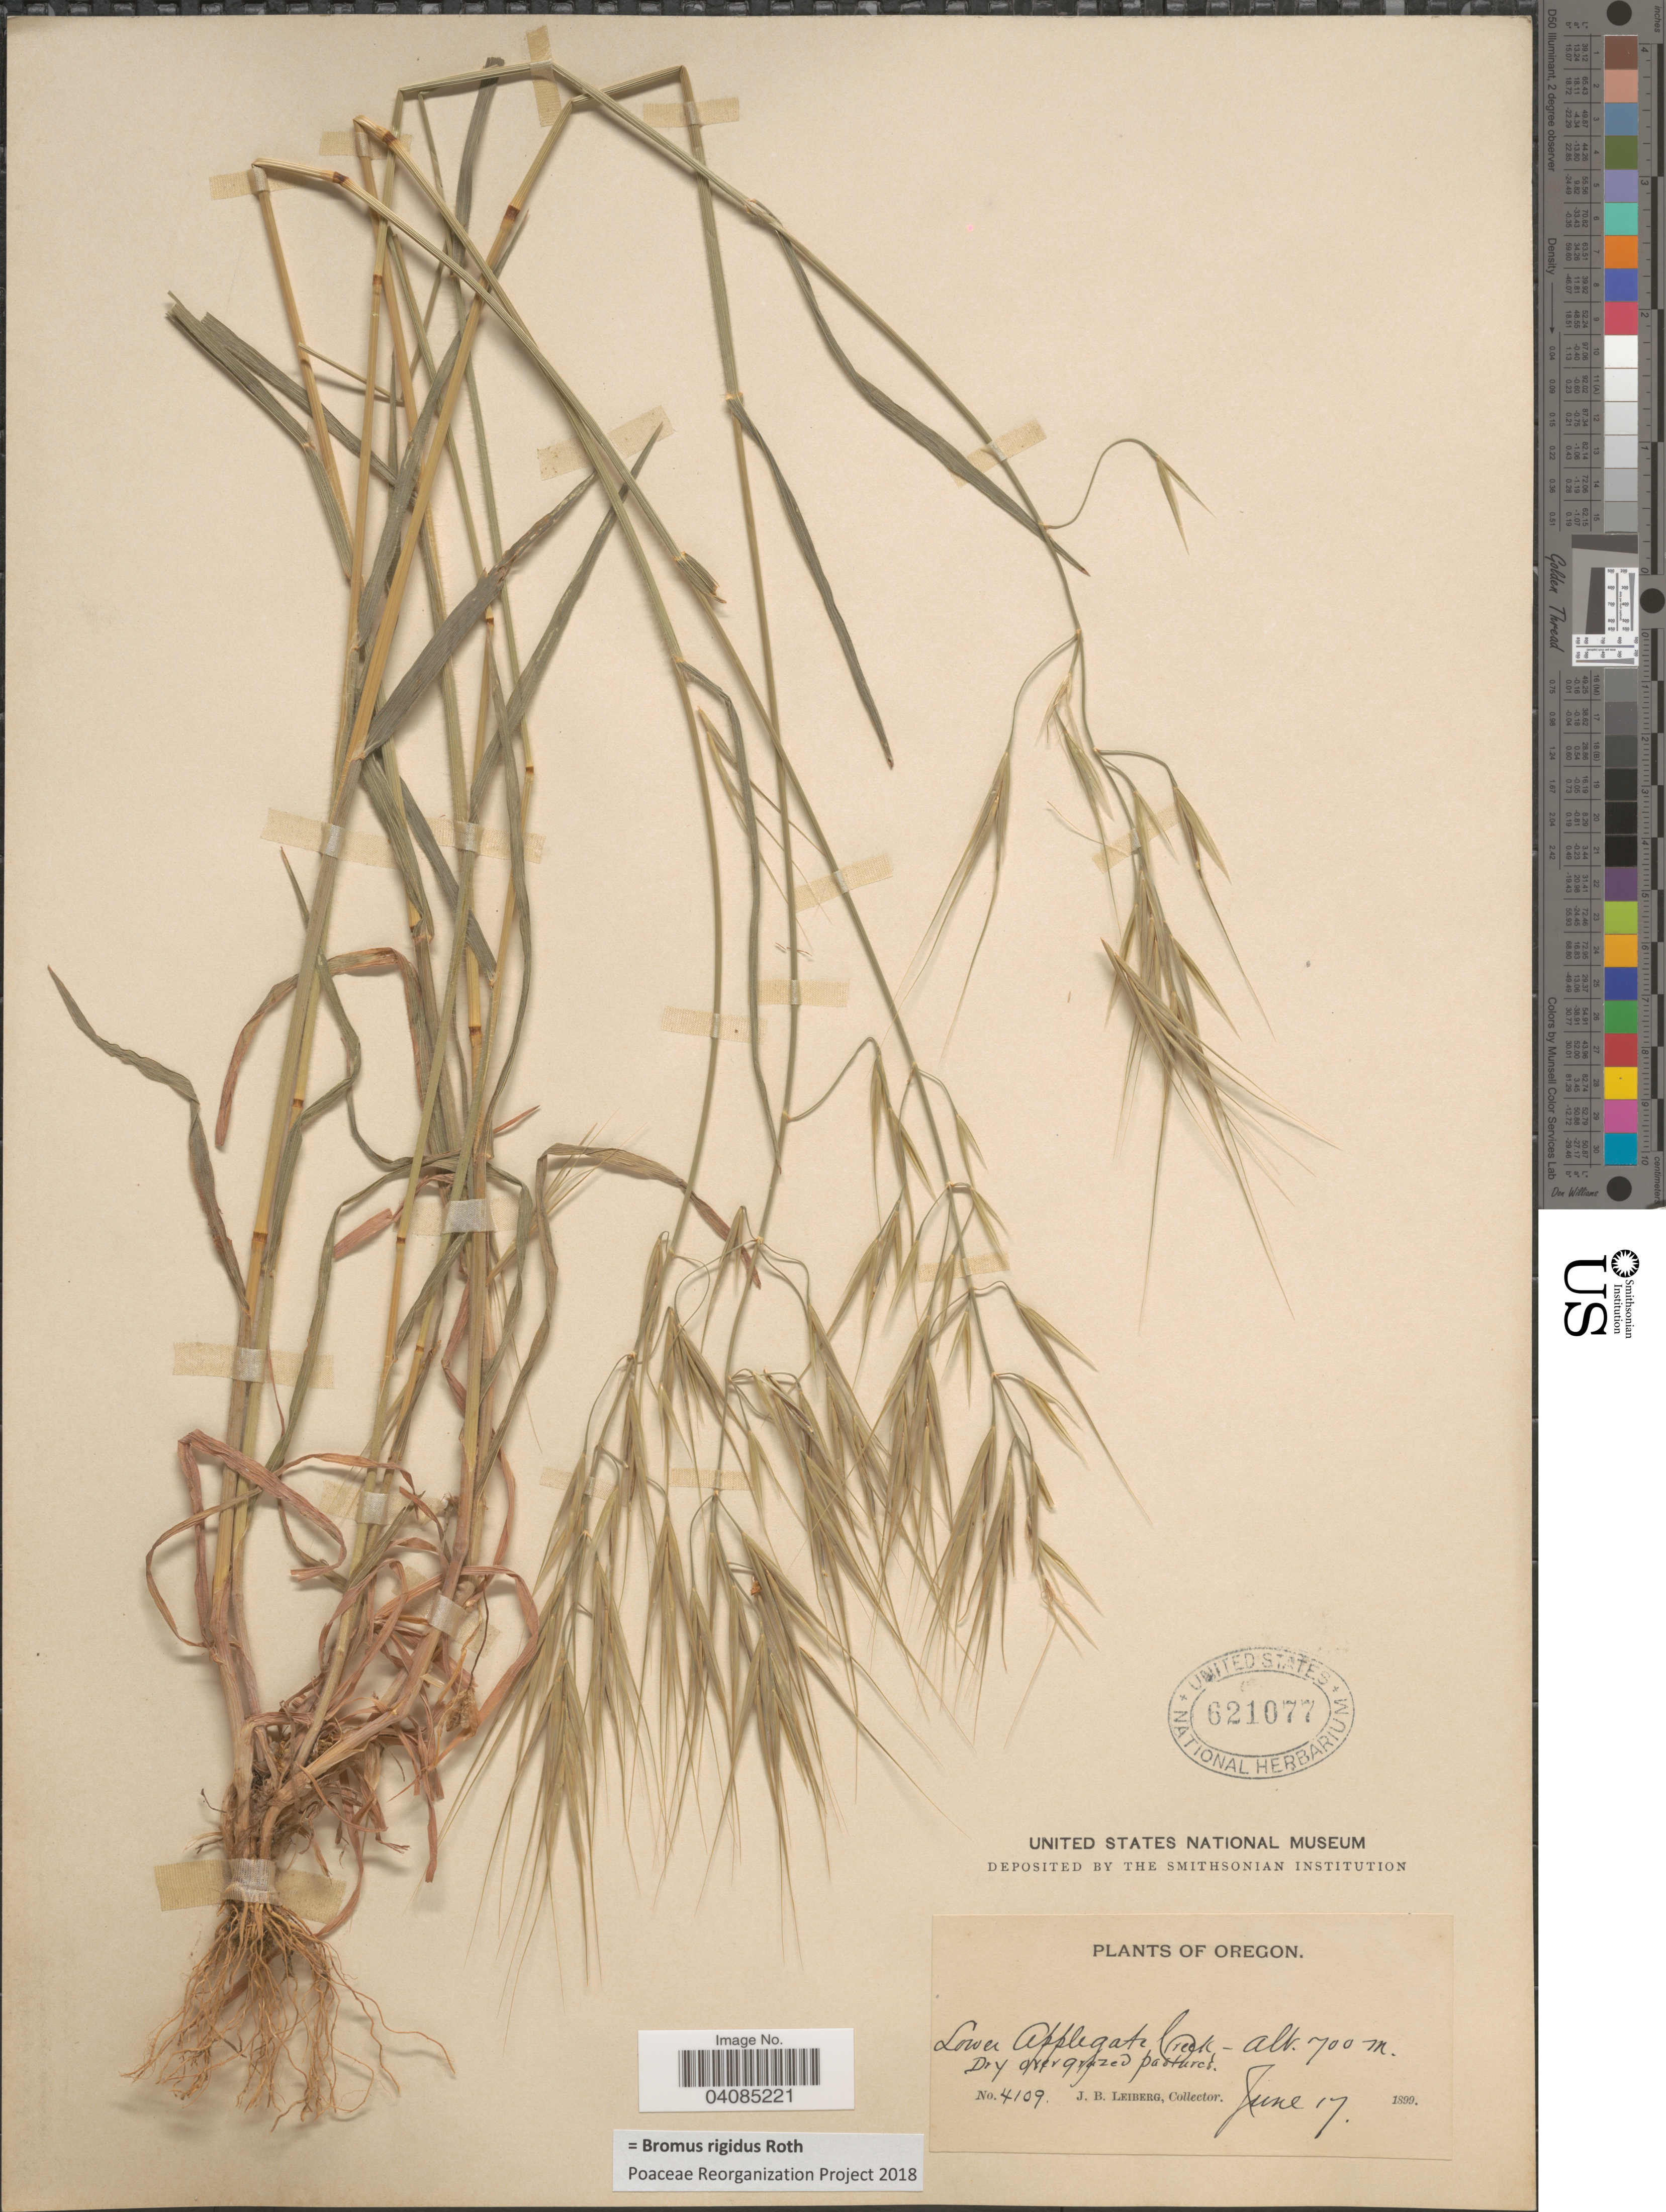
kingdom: Plantae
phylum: Tracheophyta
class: Liliopsida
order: Poales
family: Poaceae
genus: Bromus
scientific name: Bromus rigidus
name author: Roth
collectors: J. B. Leiberg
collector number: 4109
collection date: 1899-06-17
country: United States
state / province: Oregon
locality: Lower Applegate Creek. Dry overgrazed pastures.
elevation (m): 700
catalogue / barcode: US 621077